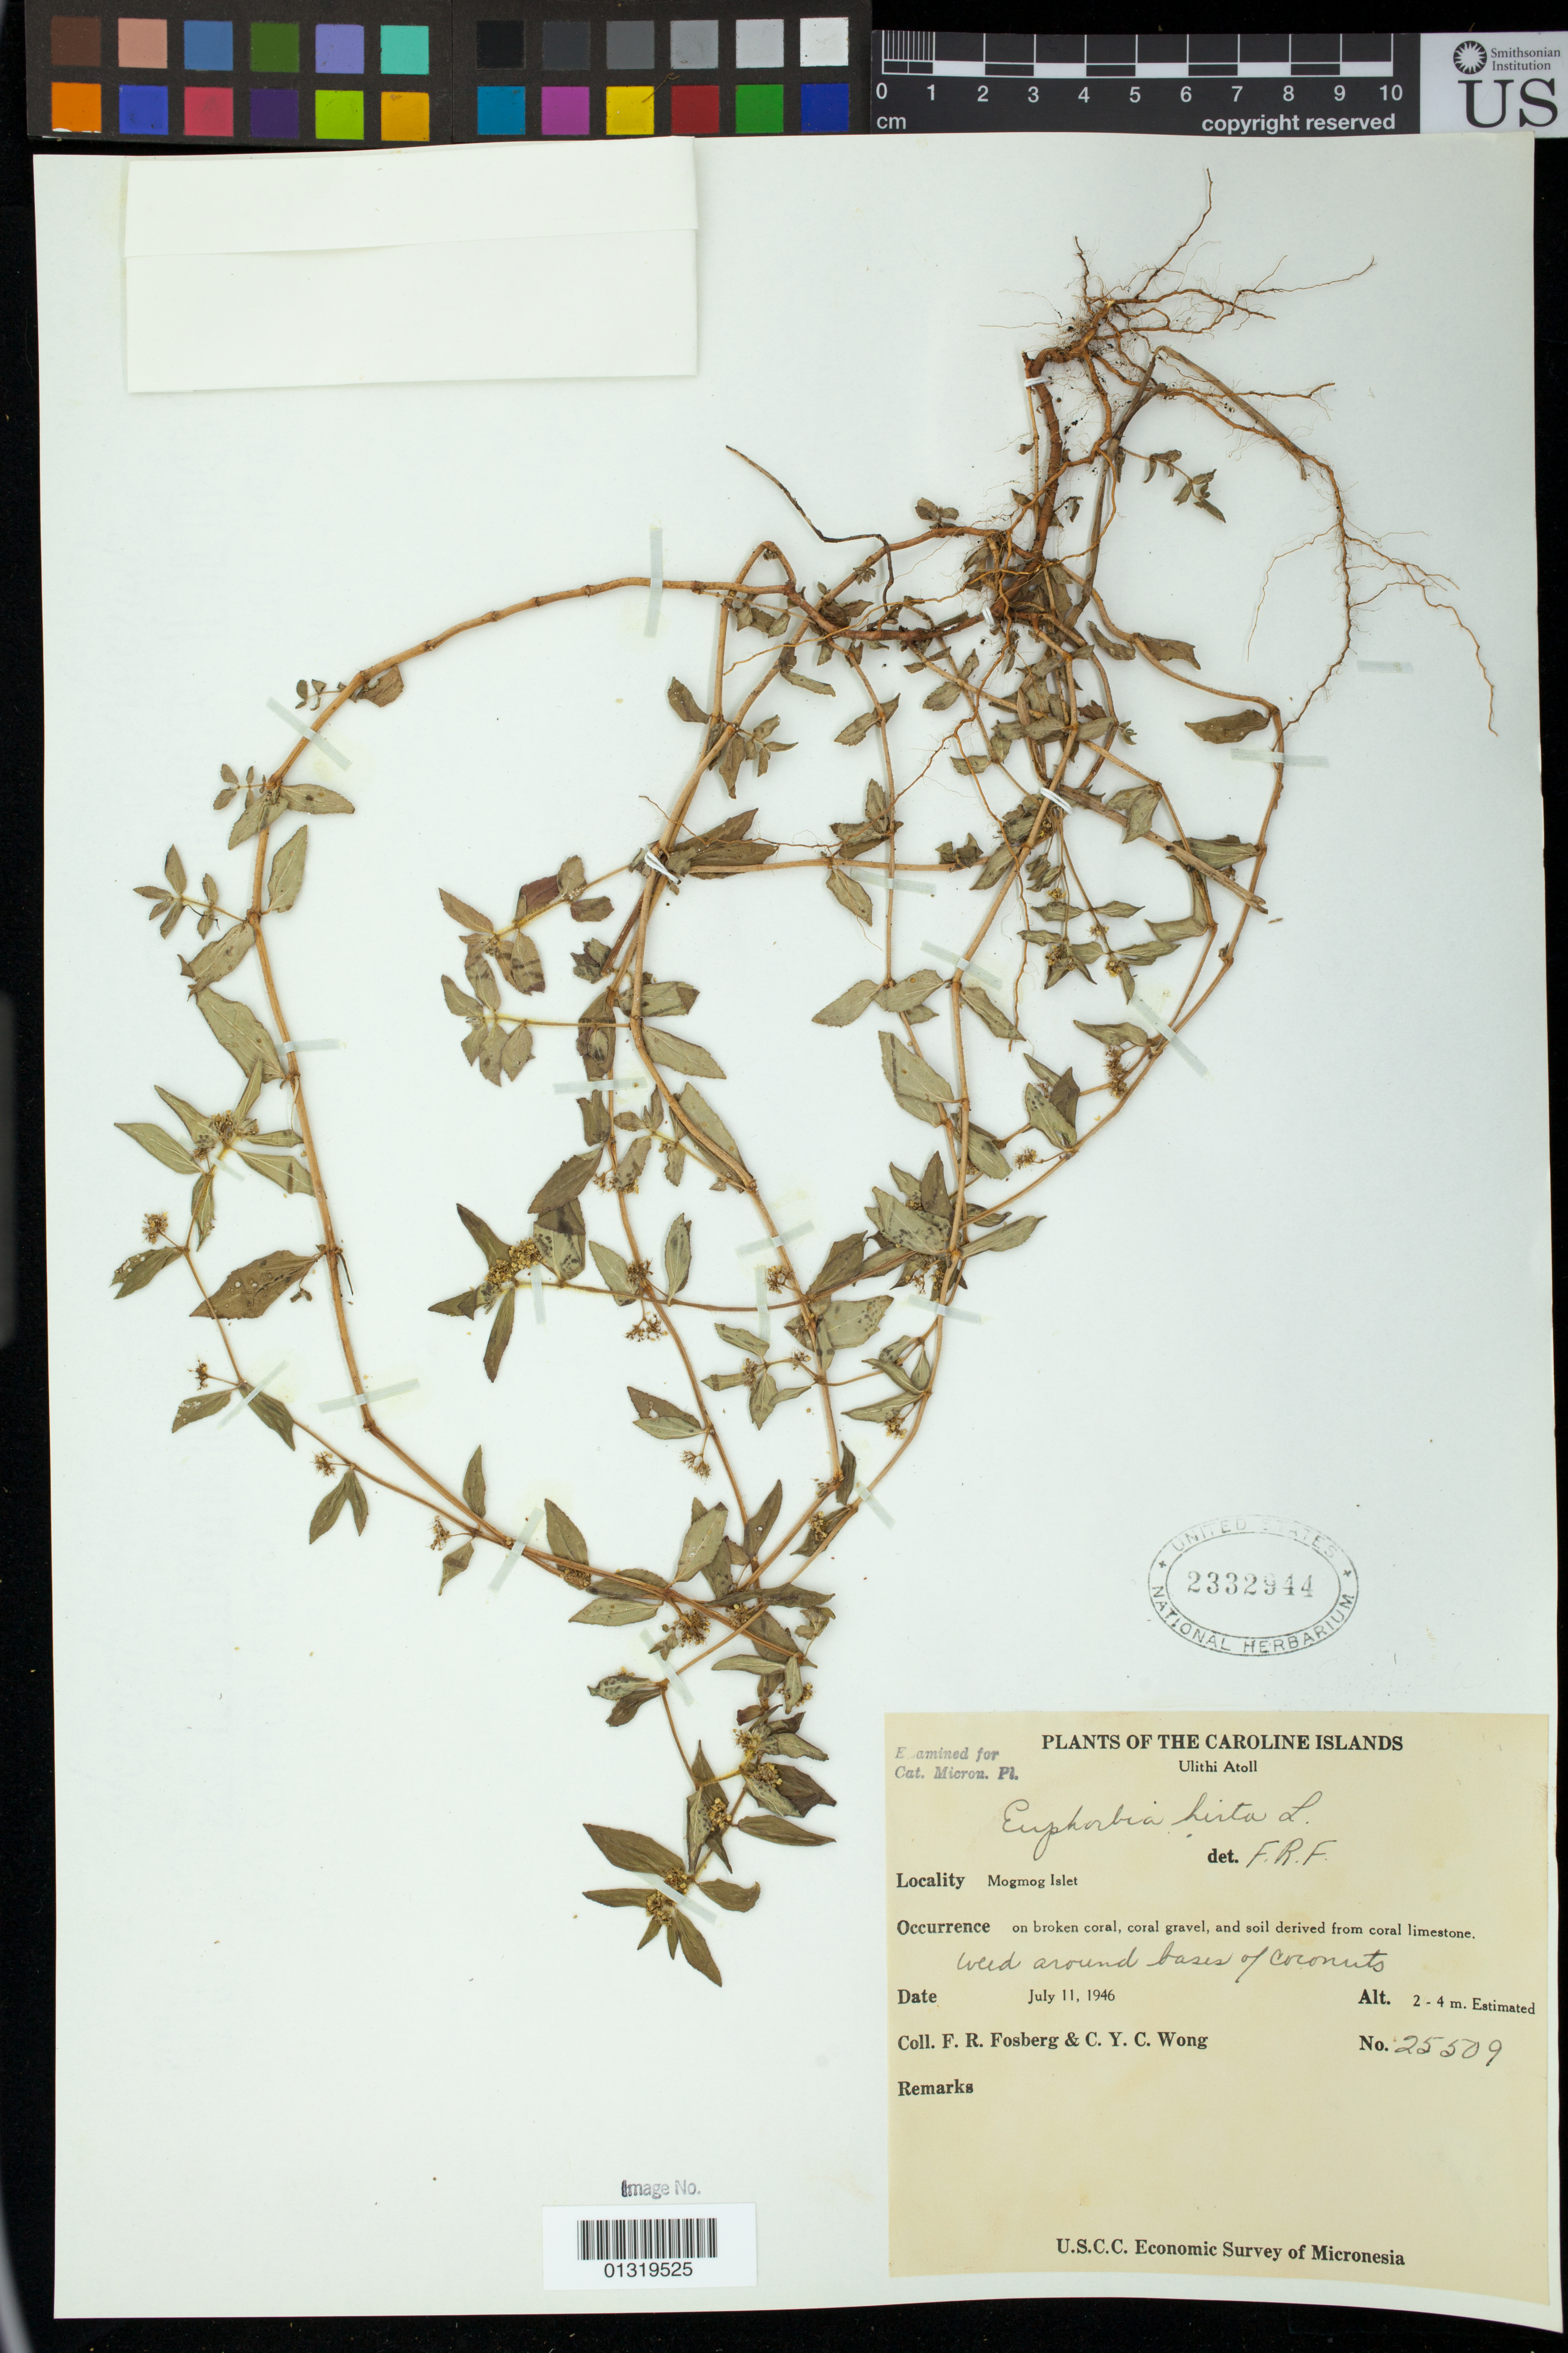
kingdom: Plantae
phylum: Tracheophyta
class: Magnoliopsida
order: Malpighiales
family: Euphorbiaceae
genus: Euphorbia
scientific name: Euphorbia hirta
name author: L.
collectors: F. R. Fosberg & C. Y. C. Wong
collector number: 25509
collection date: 1946-07-11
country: Micronesia, Federated States of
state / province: Yap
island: Ulithi Atoll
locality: Ulithi Atoll, Mogmog Islet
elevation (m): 2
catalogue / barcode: US 2332944